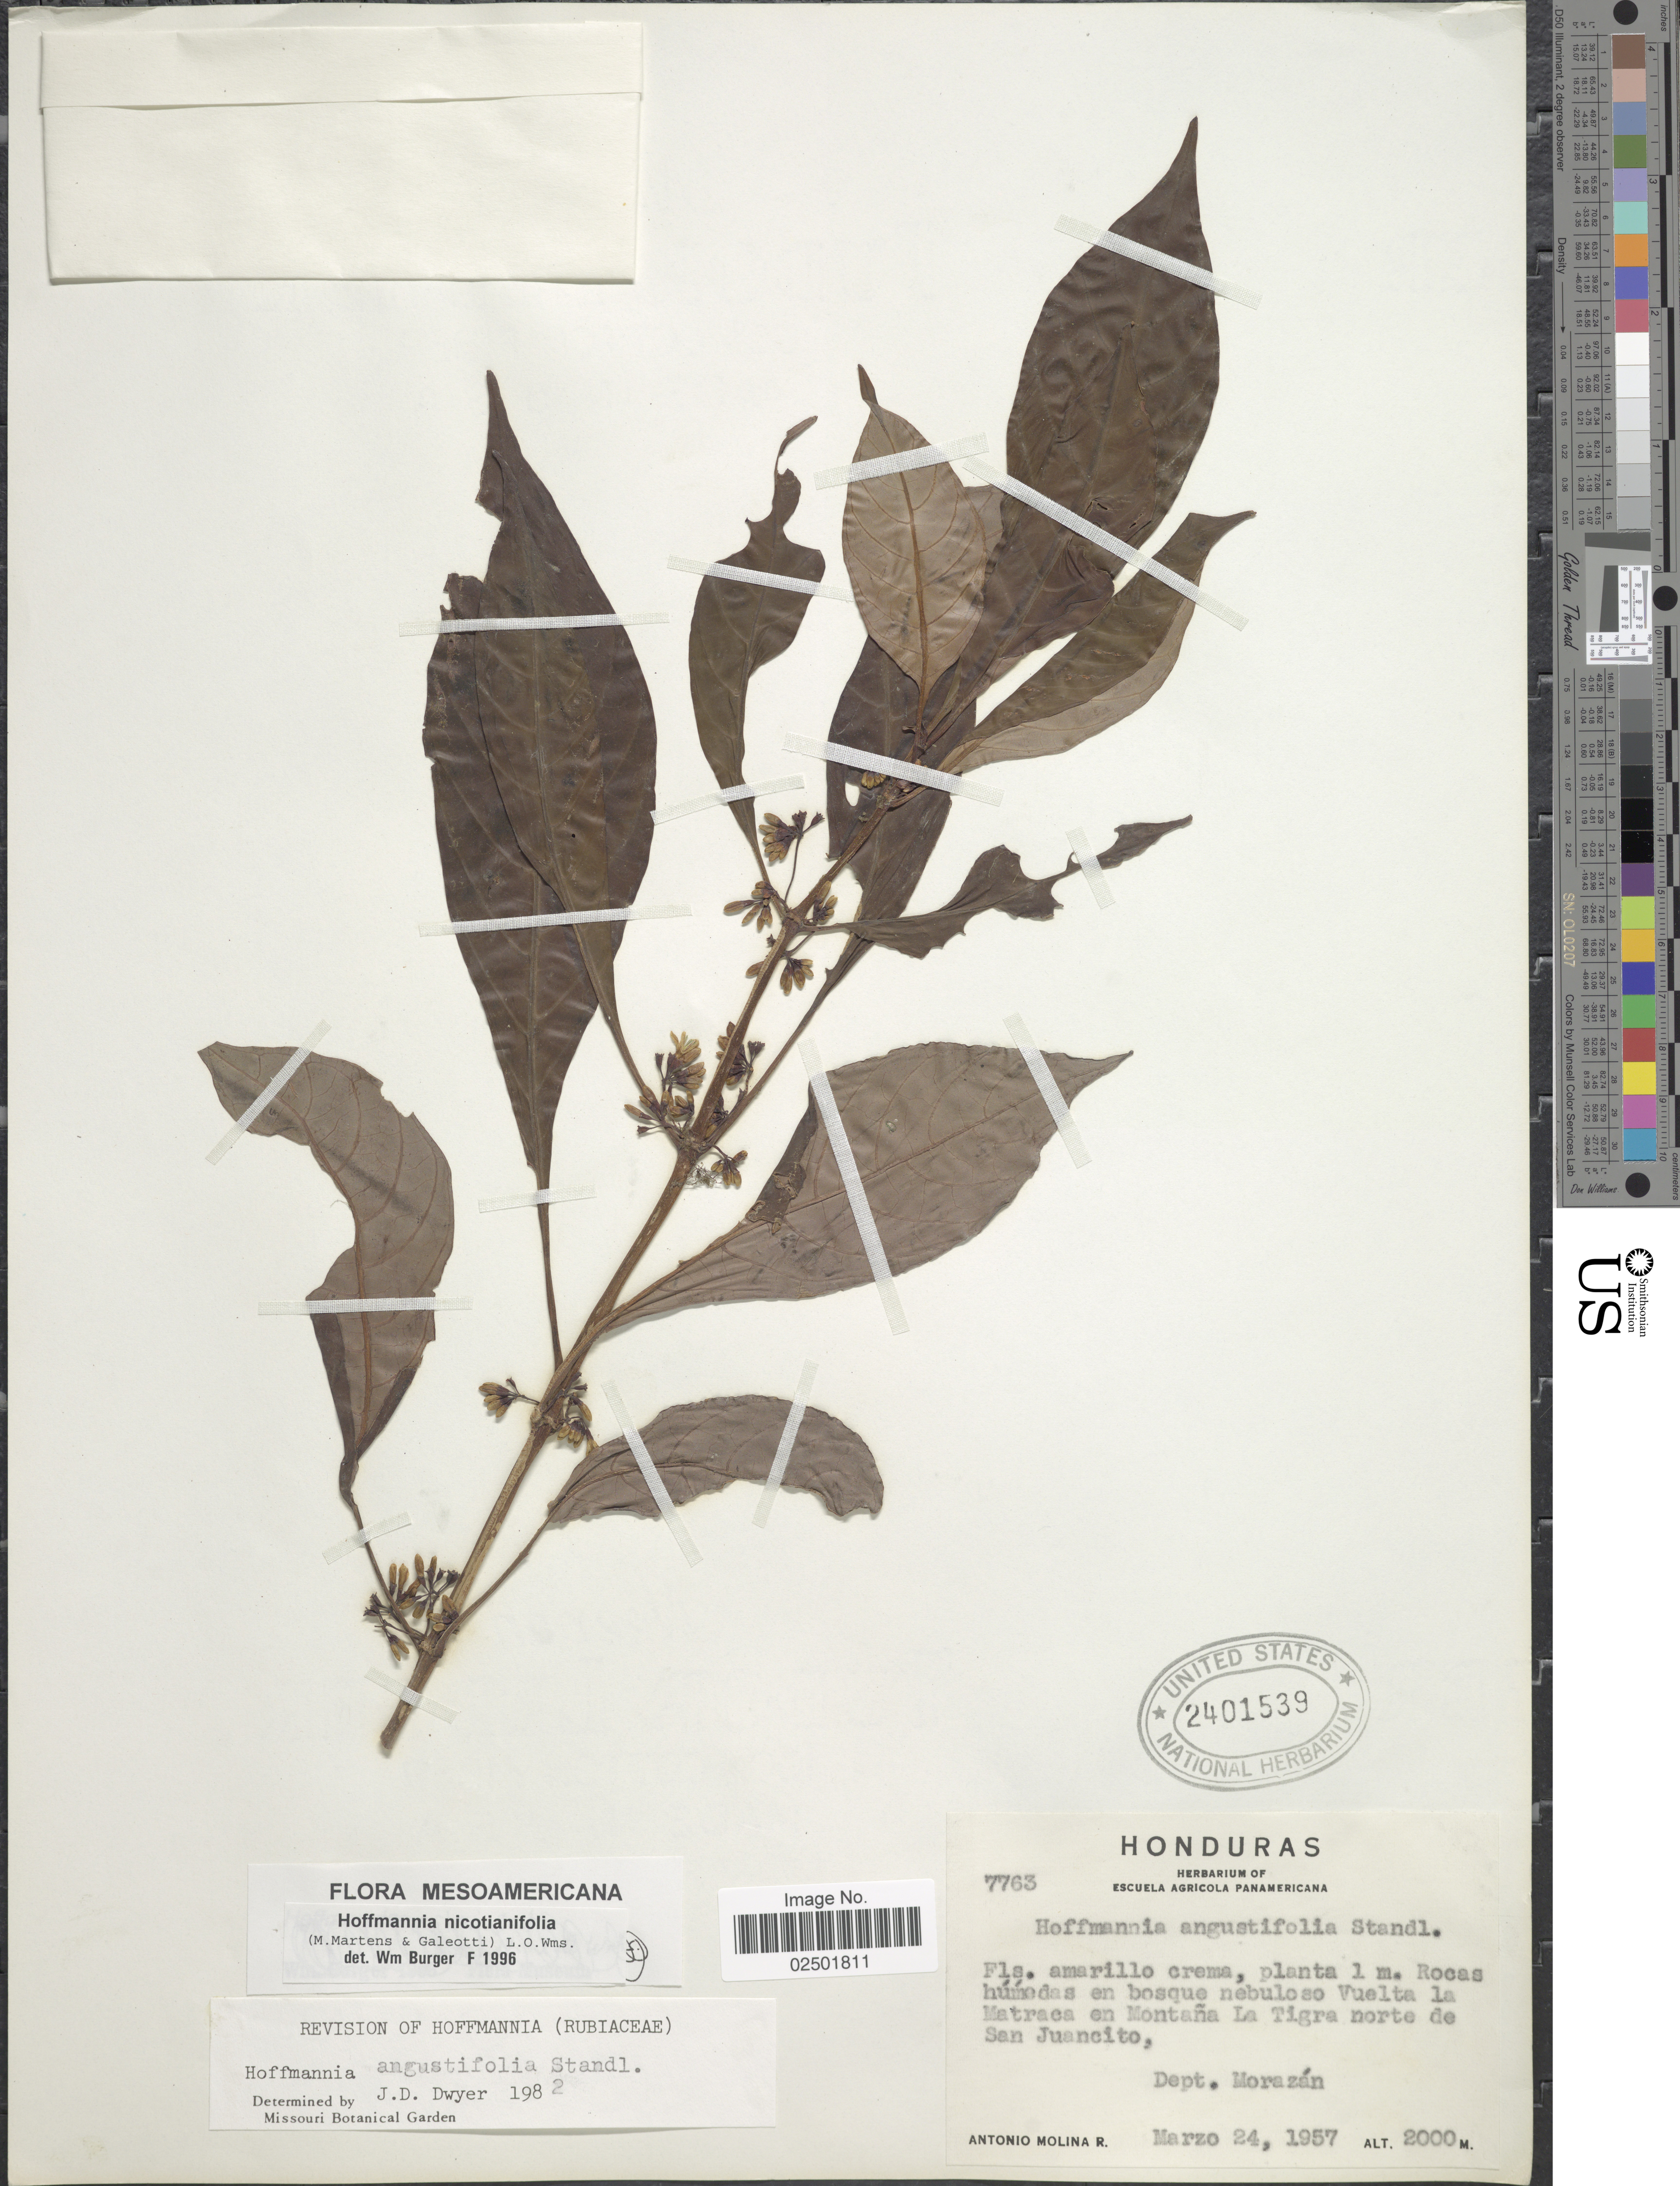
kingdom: Plantae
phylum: Tracheophyta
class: Magnoliopsida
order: Gentianales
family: Rubiaceae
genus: Hoffmannia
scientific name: Hoffmannia nicotianifolia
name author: (M. Martens & Galeoti) L.O. Williams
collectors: A. Molina R.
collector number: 7763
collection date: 1957-03-24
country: Honduras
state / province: Fco. Morazán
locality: Rocas húmedas en bosque nebuloso Vuelta la Matraca en Montaña La Tigre norte de San Juancito, Dept Morazán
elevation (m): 2000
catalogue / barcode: US 2401539